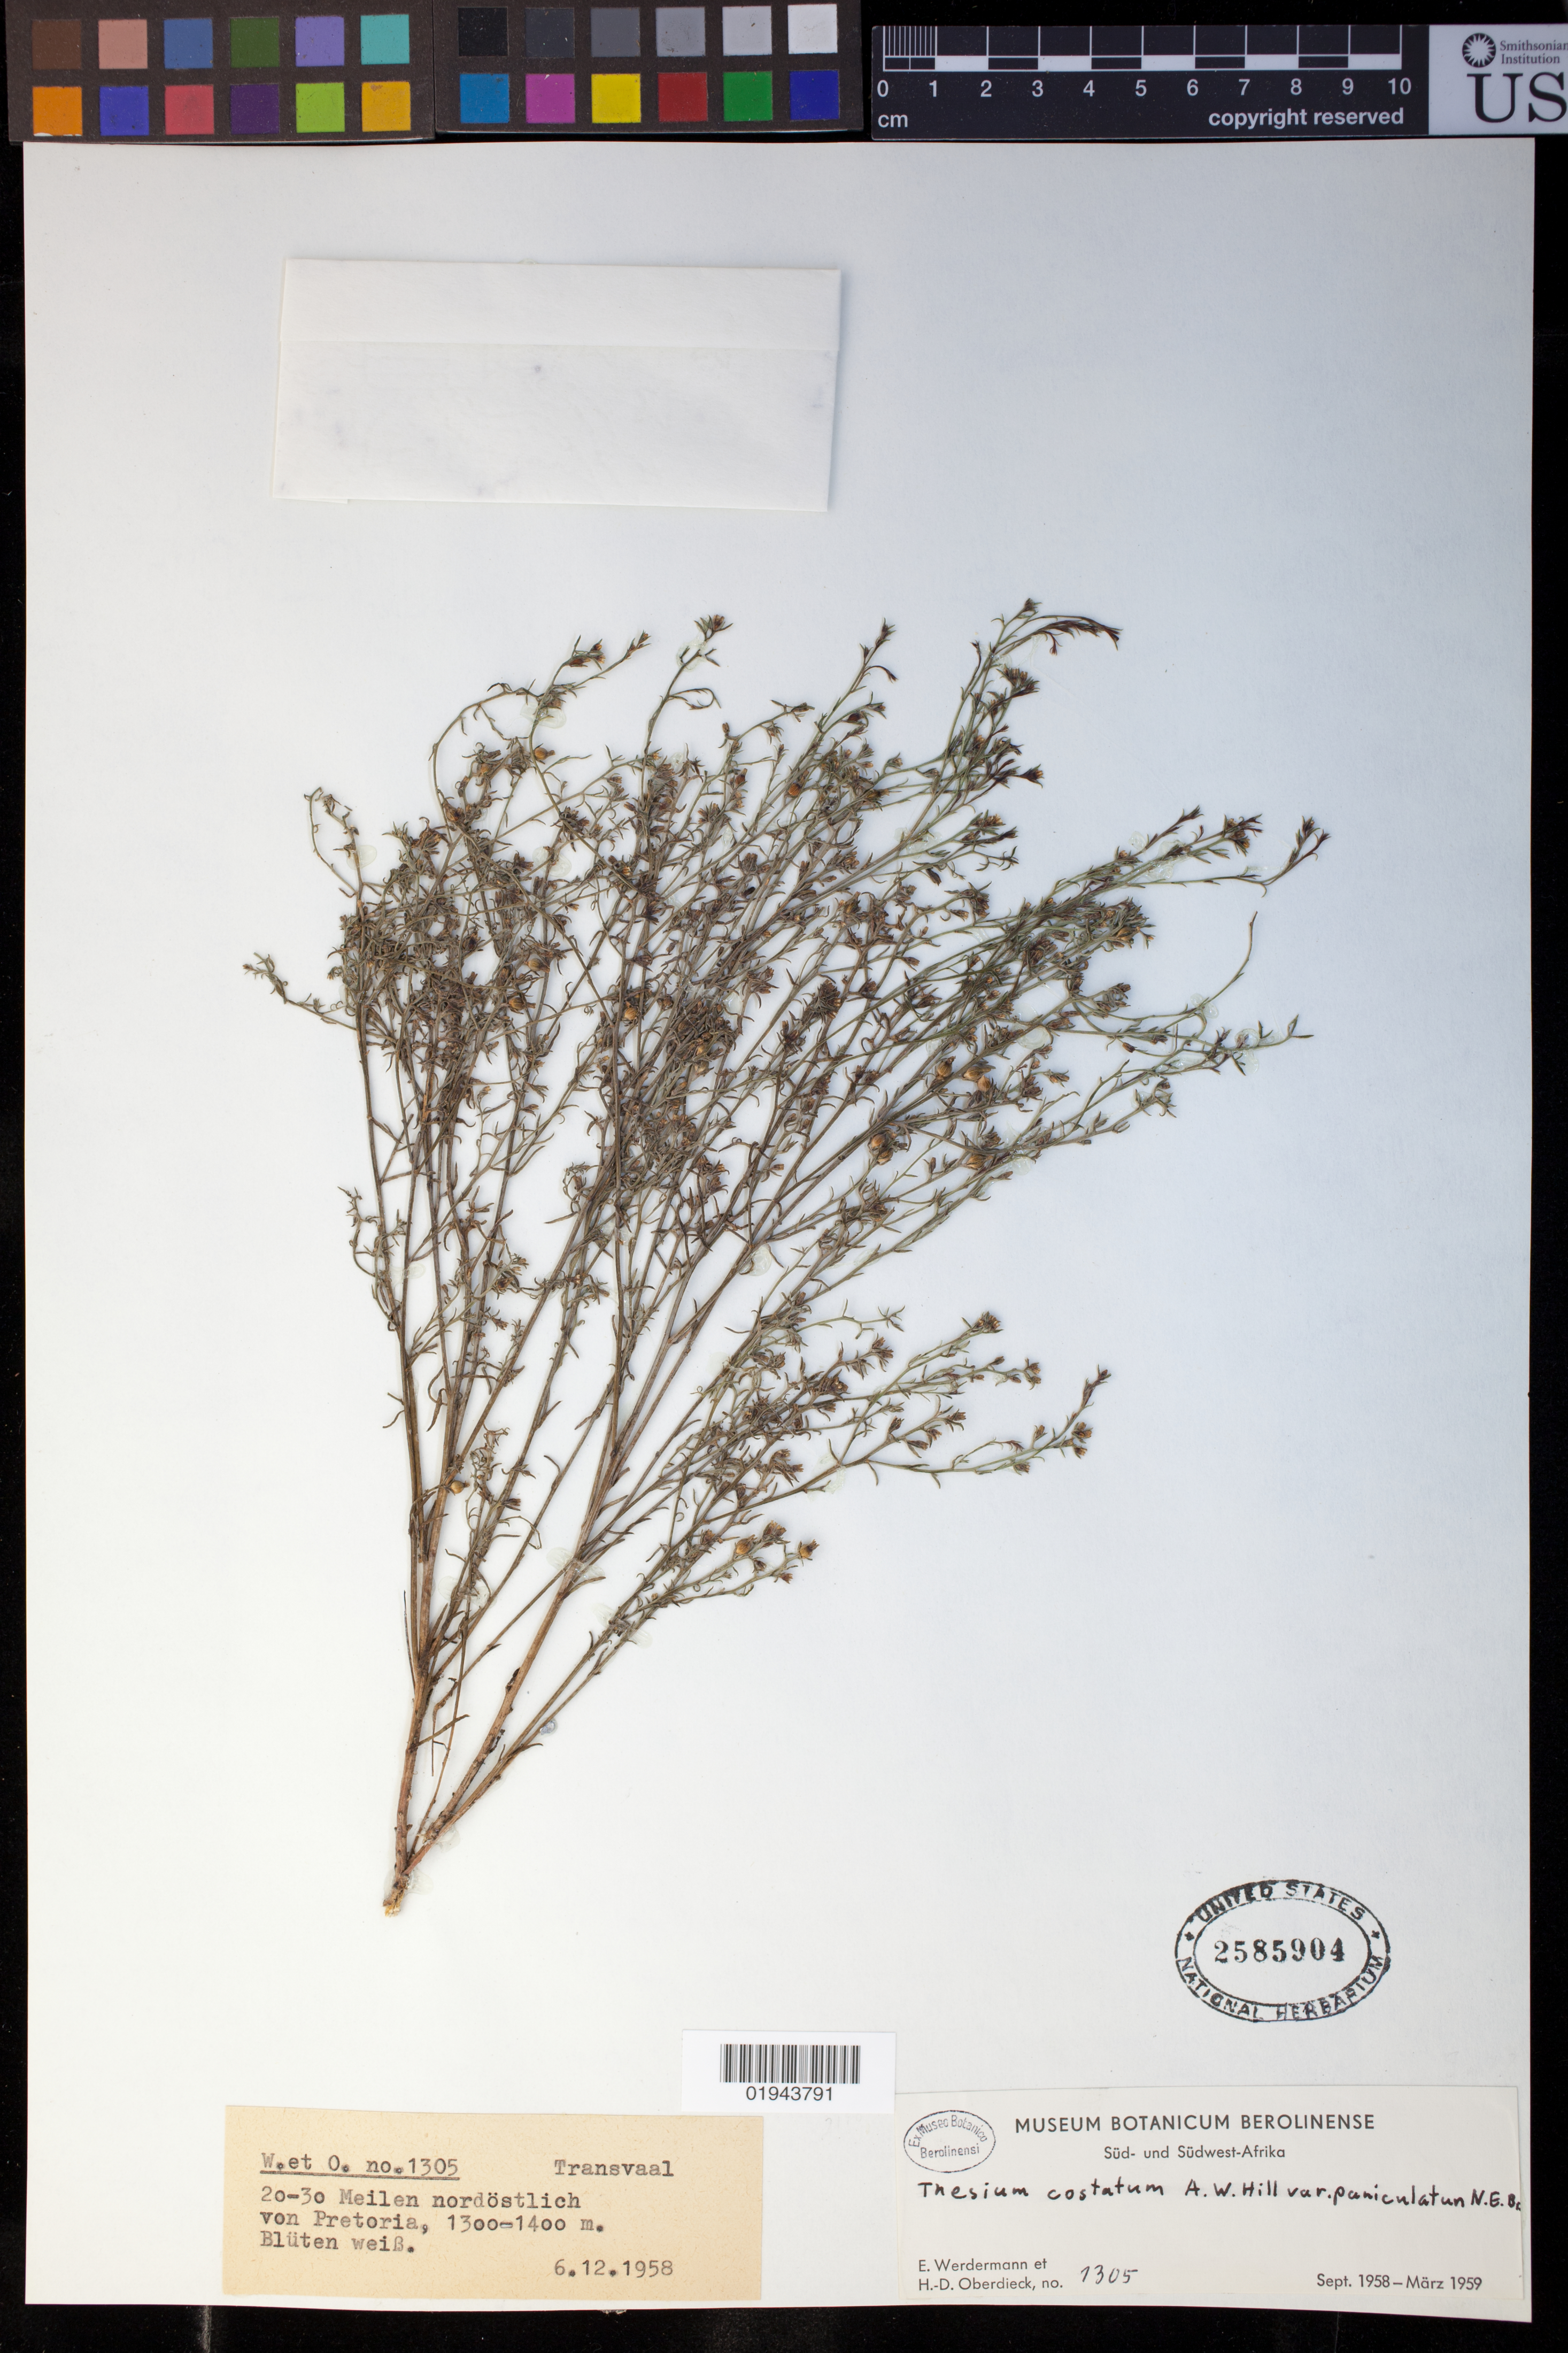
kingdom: Plantae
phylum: Tracheophyta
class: Magnoliopsida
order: Santalales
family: Thesiaceae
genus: Thesium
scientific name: Thesium costatum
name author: A.W. Hill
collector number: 1305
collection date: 1958-12-06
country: South Africa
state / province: Gauteng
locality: Transvaal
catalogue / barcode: US 2585904